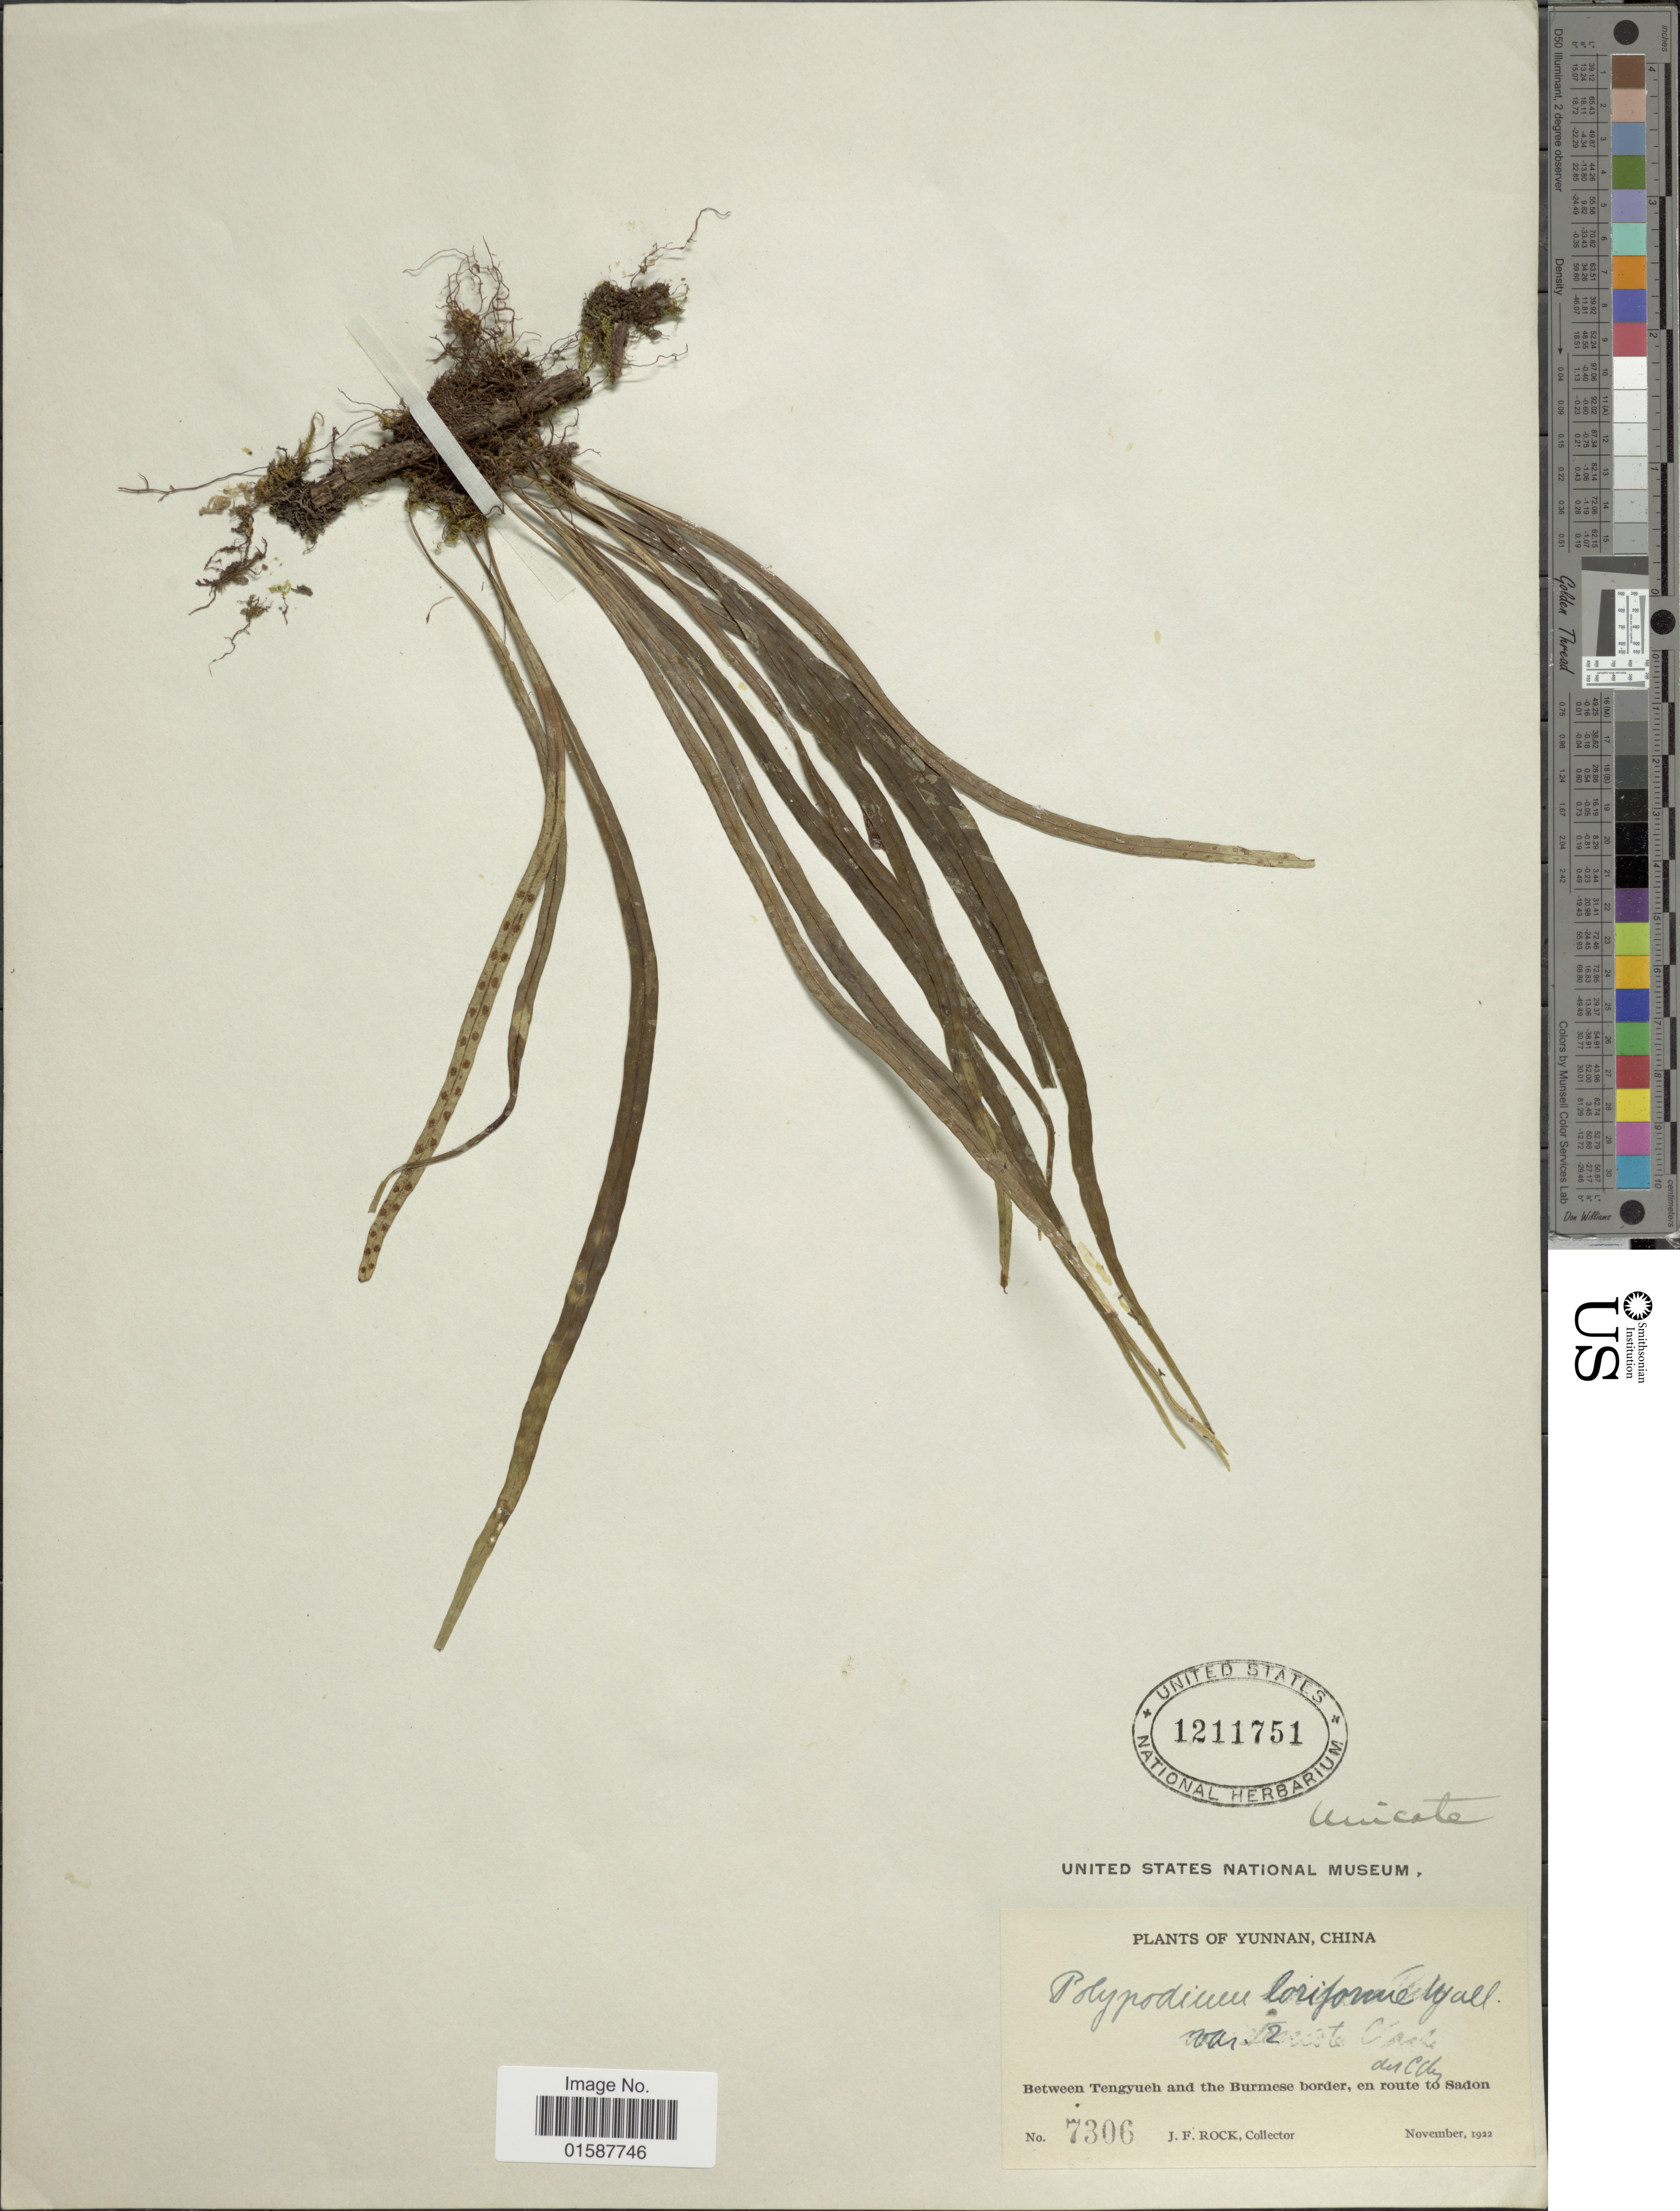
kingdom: Plantae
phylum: Tracheophyta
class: Polypodiopsida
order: Polypodiales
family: Polypodiaceae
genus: Lepisorus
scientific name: Lepisorus loriformis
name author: (Wall. ex Mett.) Ching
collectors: J. Rock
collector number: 7306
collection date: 1922-11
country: China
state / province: Yunnan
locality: Yunnan, between Tengyueh and the Burmese border, en route Sadon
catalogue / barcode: US 1211751